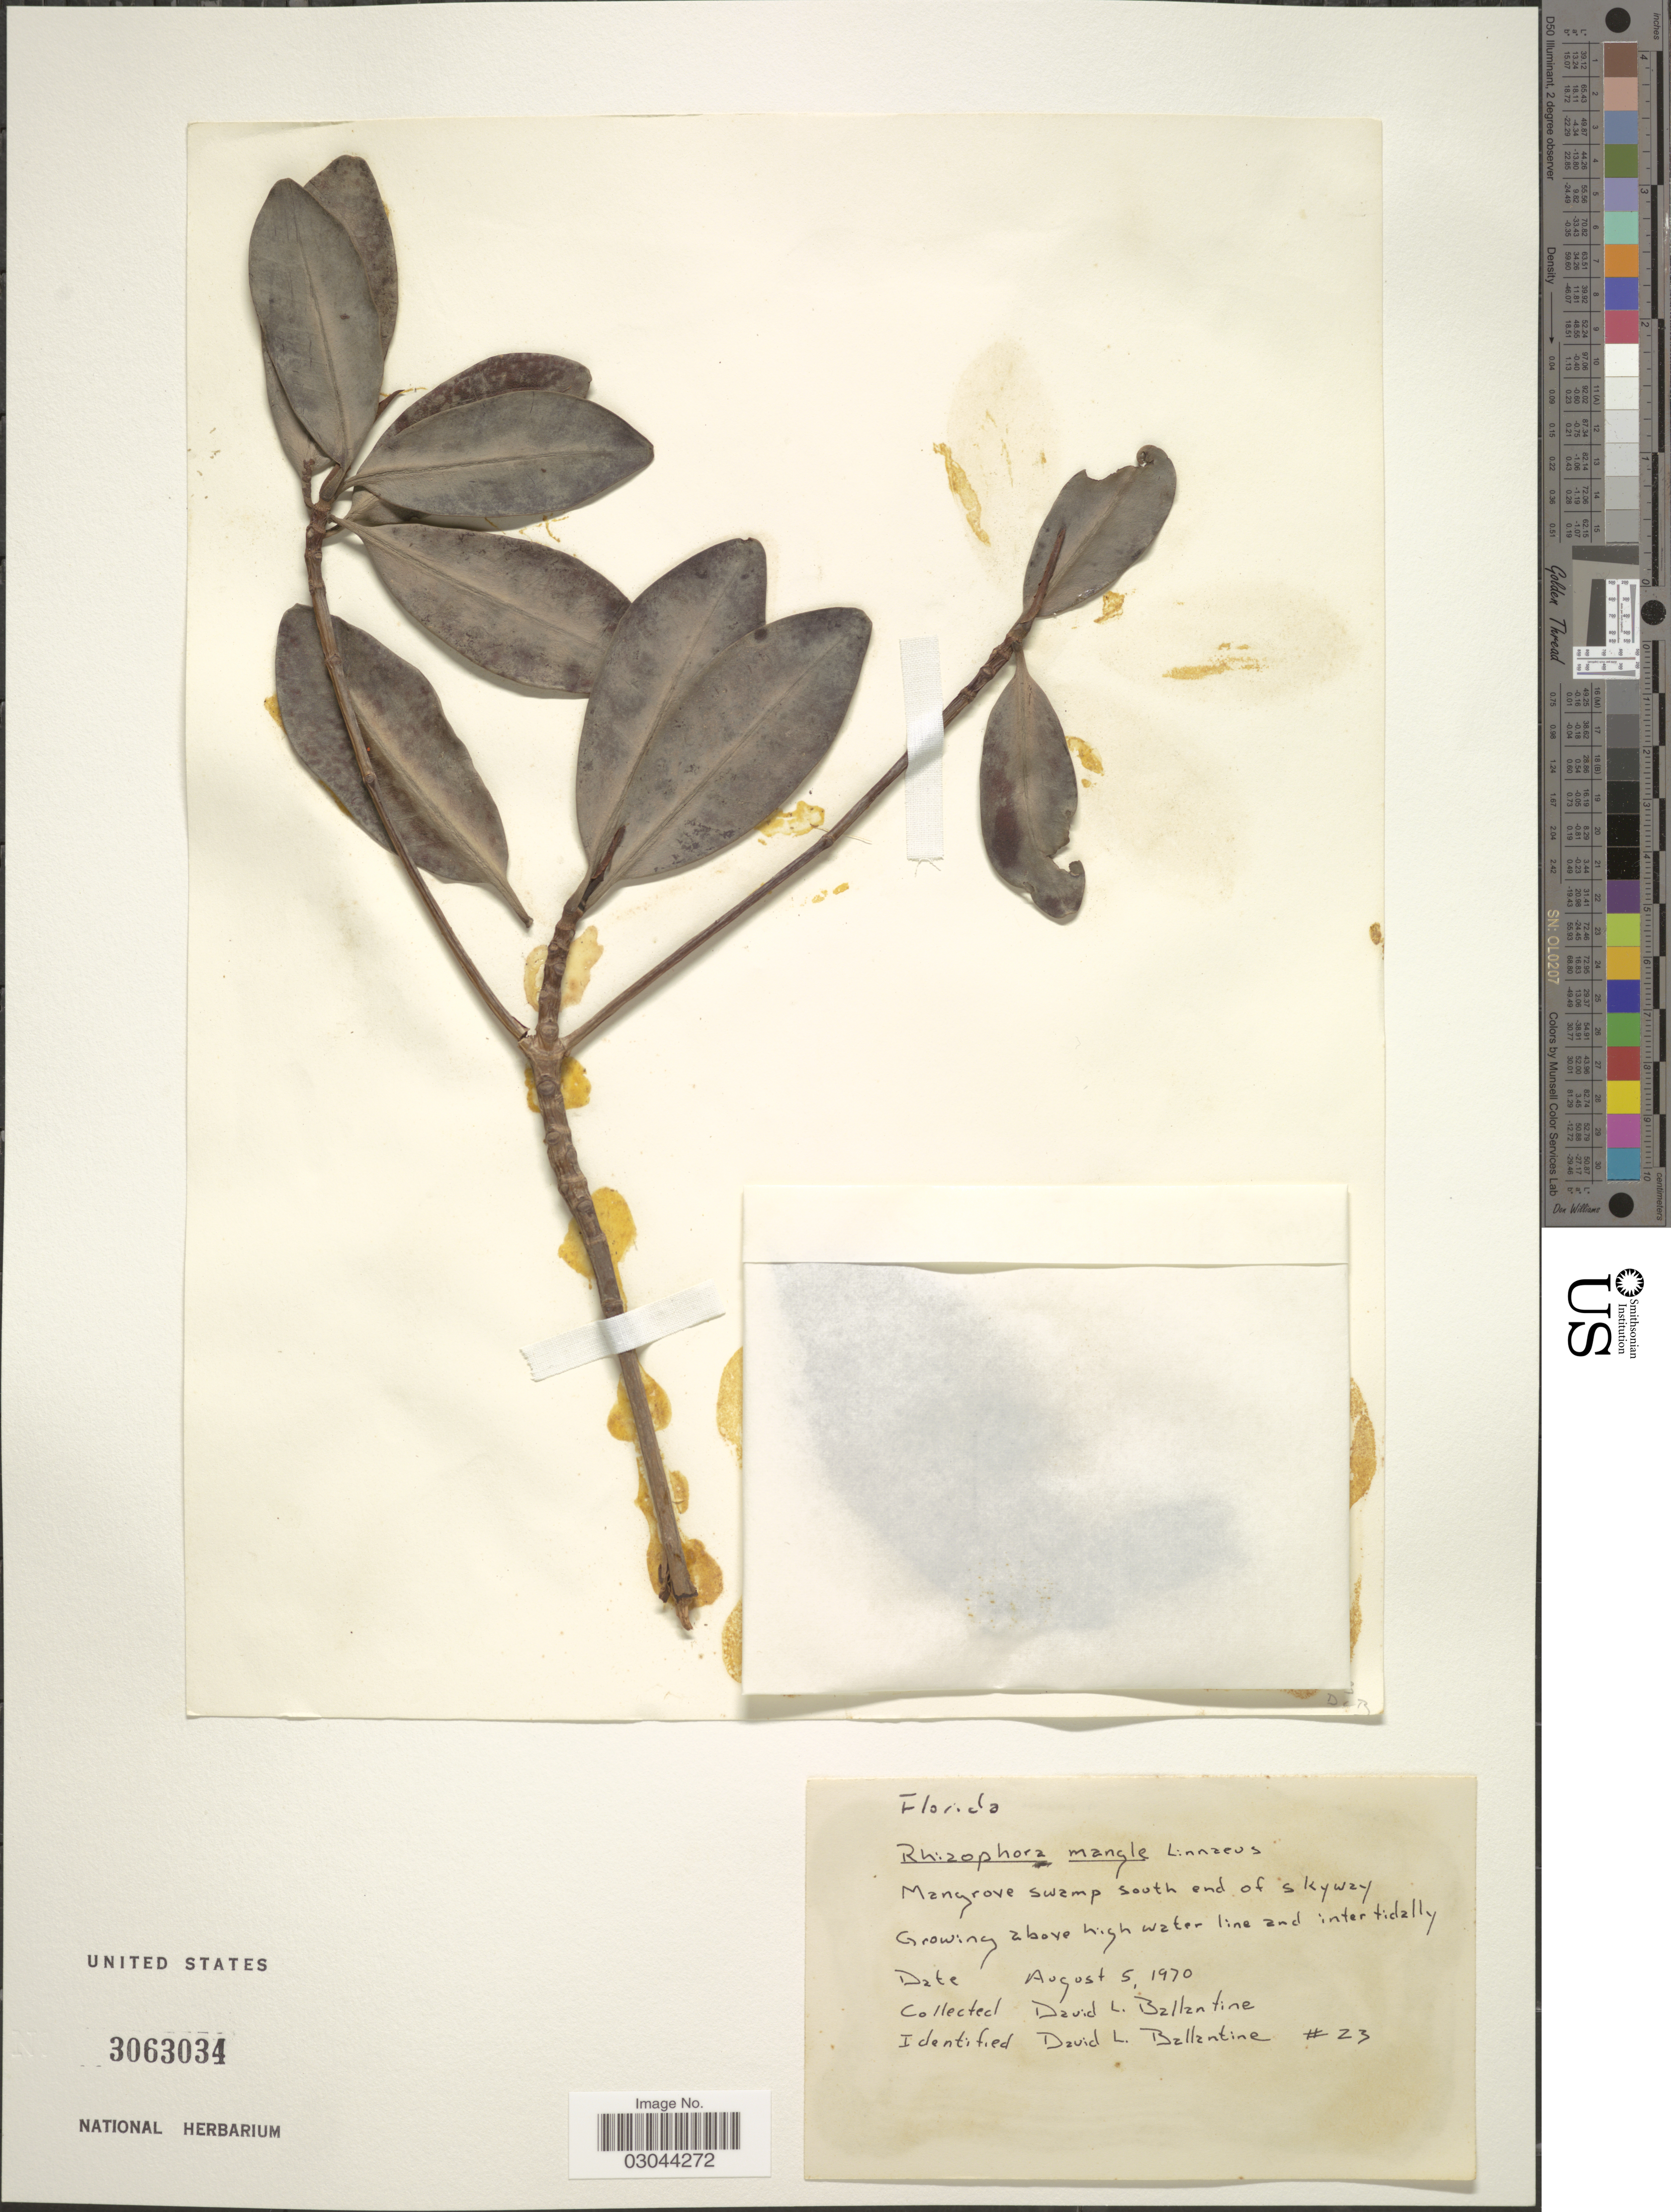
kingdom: Plantae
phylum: Tracheophyta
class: Magnoliopsida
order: Malpighiales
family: Rhizophoraceae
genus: Rhizophora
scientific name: Rhizophora mangle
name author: L.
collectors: D.L. Ballantine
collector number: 23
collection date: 1970-08-05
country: United States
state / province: Florida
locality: South end of Skyway.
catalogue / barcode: US 3063034